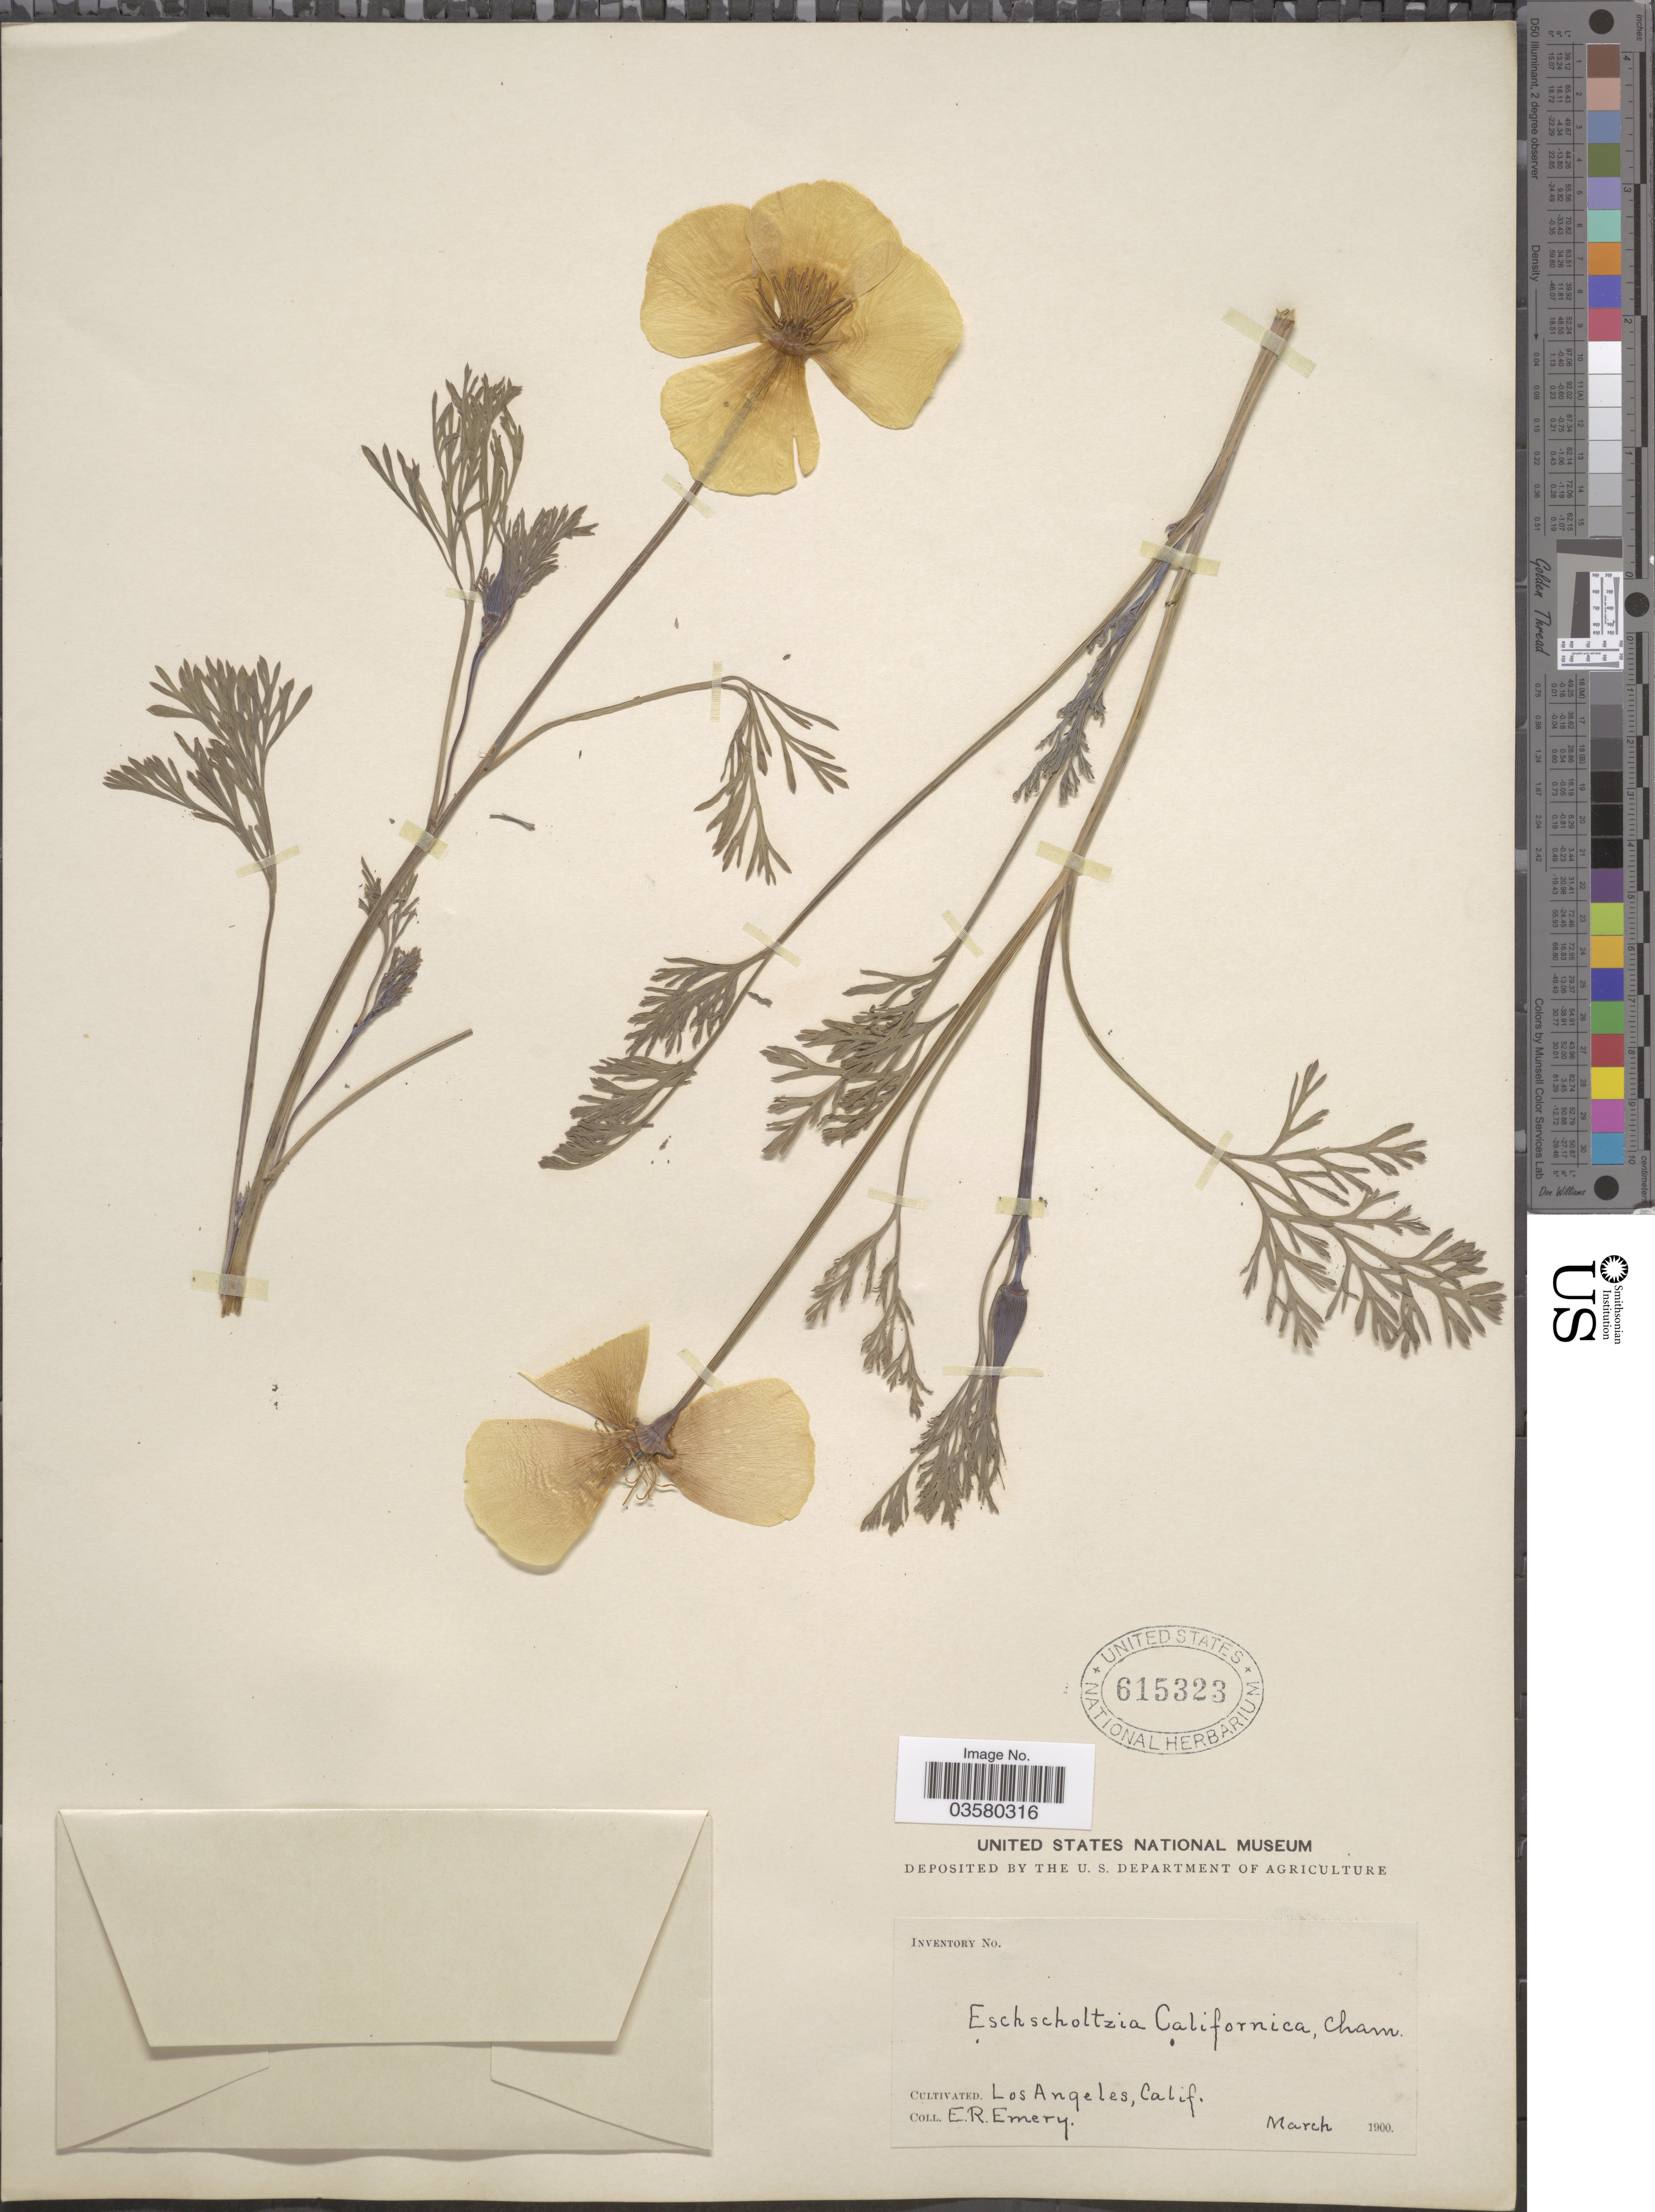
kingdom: Plantae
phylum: Tracheophyta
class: Magnoliopsida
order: Ranunculales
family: Papaveraceae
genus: Eschscholzia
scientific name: Eschscholzia californica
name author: Cham.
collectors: E. Emery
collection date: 1900-03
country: United States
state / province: California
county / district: Los Angeles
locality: Los Angeles.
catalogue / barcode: US 615323